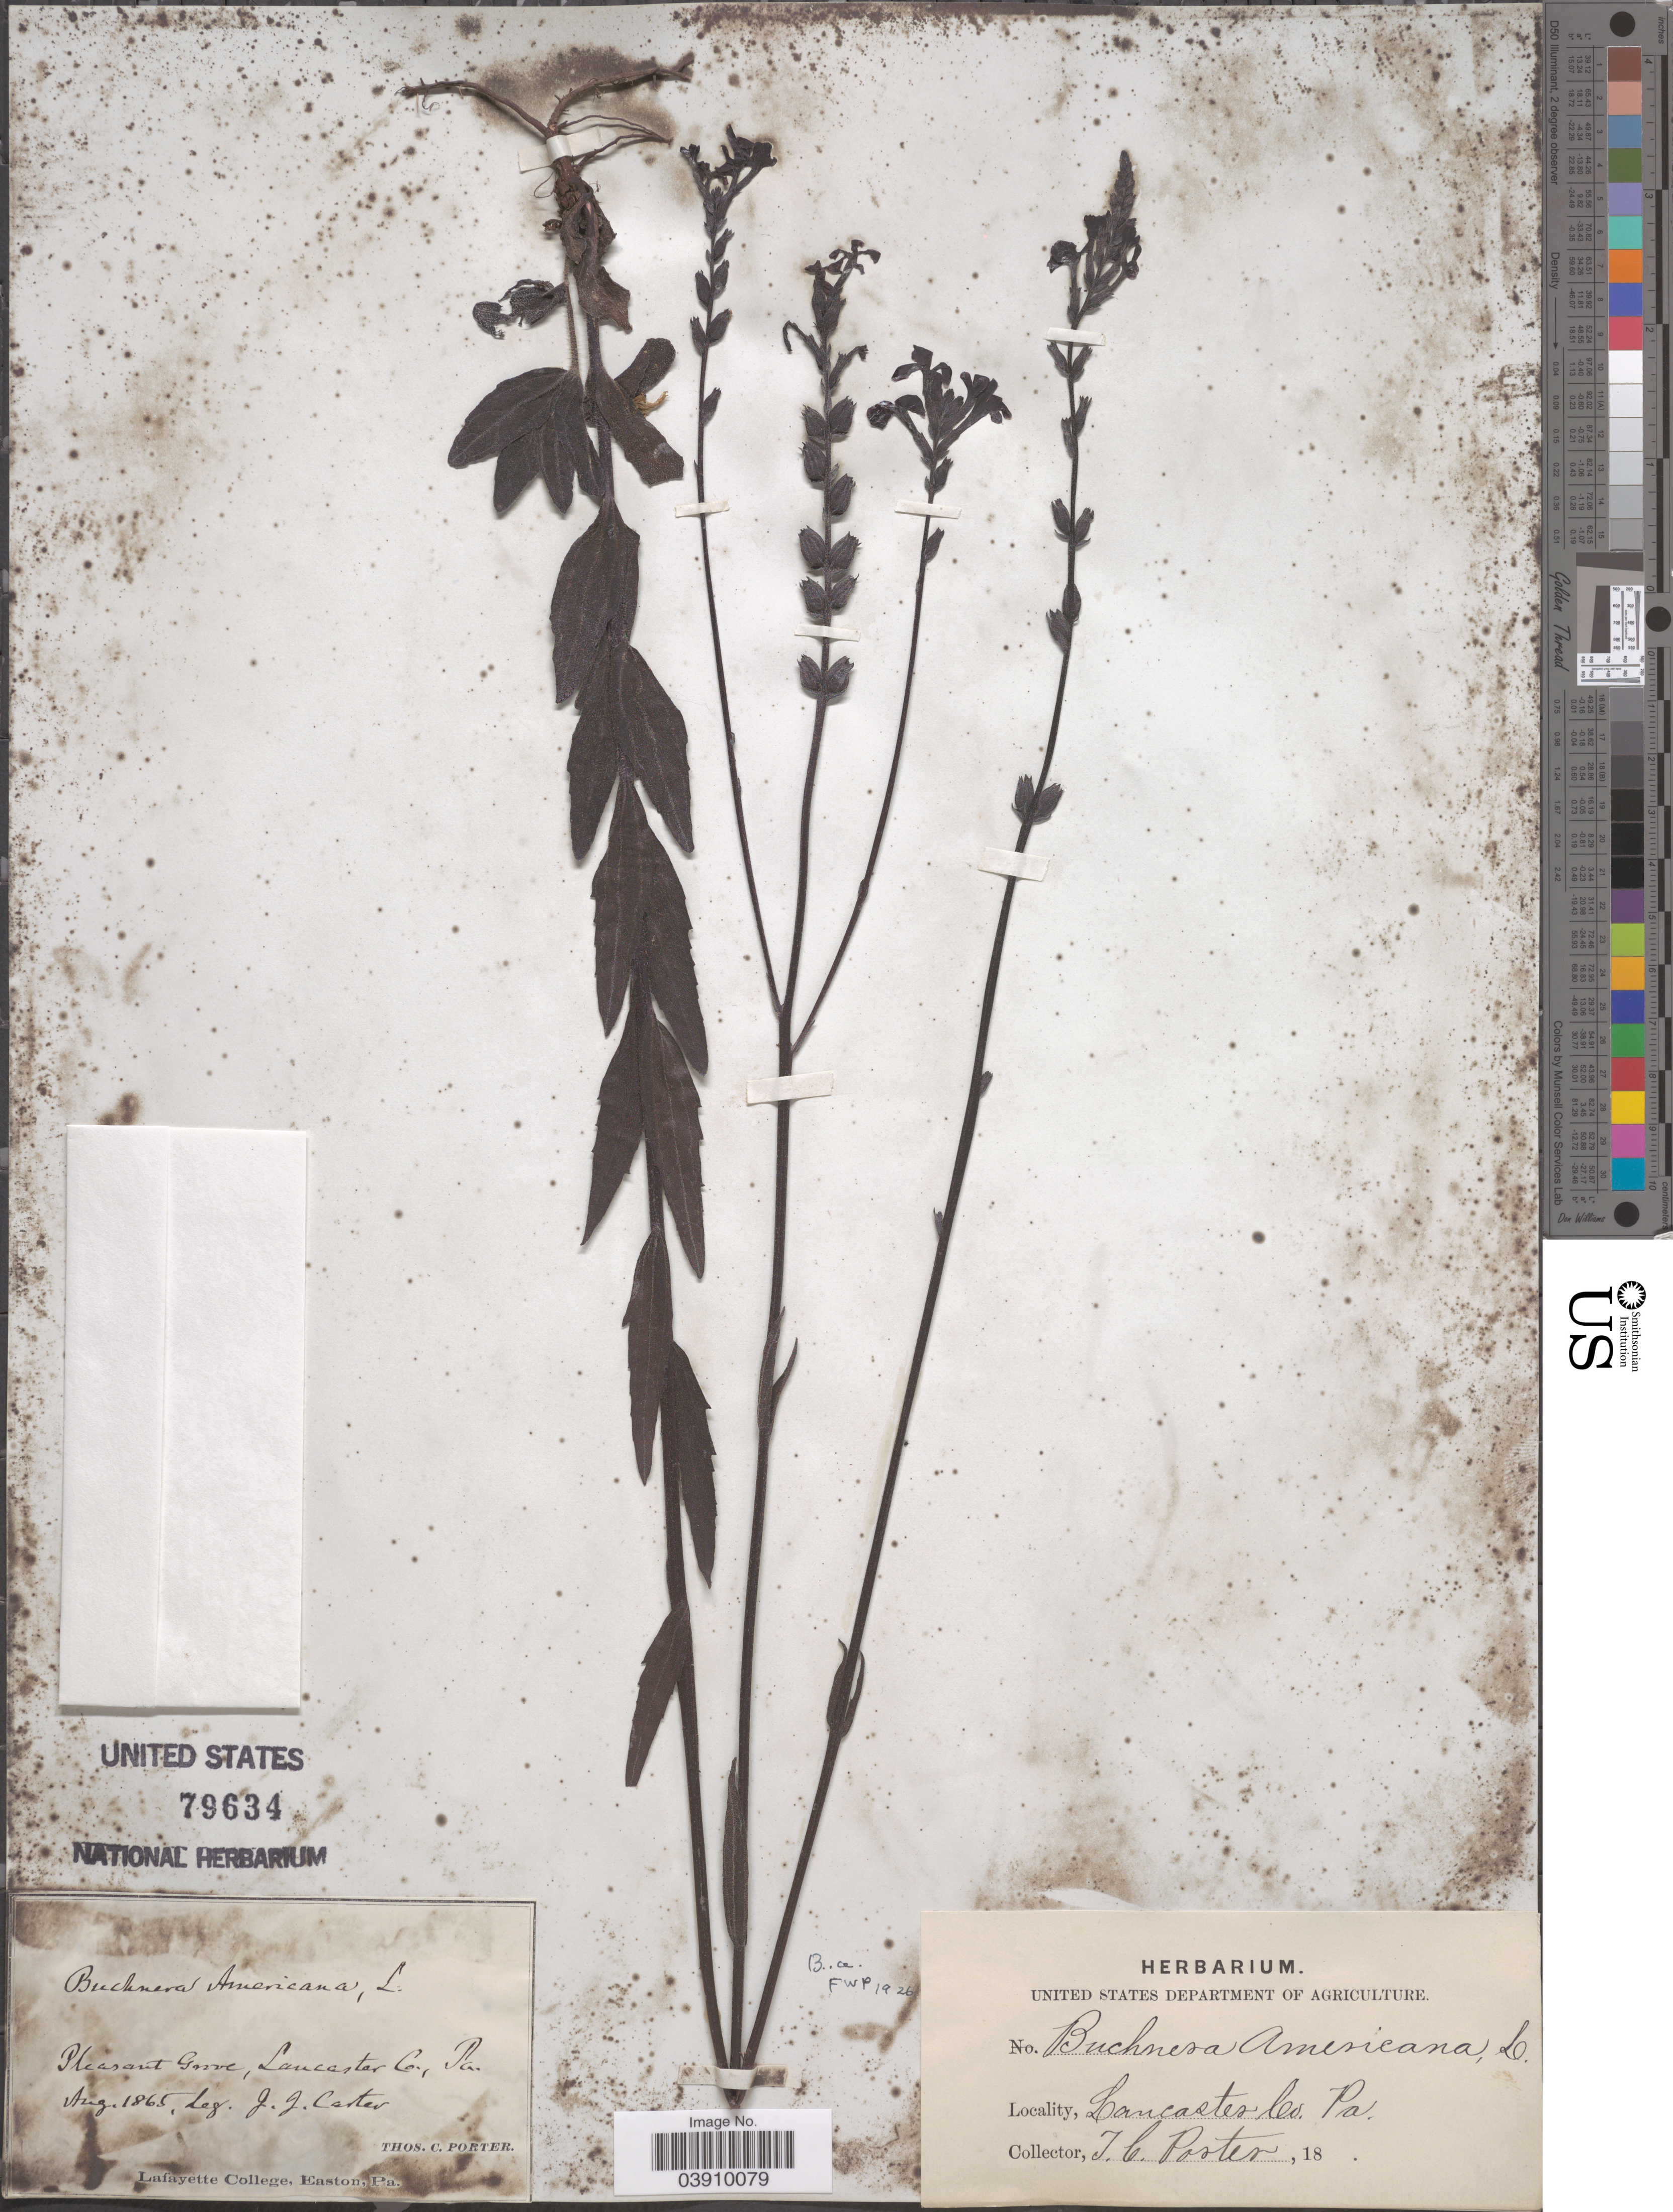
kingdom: Plantae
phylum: Tracheophyta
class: Magnoliopsida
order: Lamiales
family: Orobanchaceae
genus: Buchnera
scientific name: Buchnera americana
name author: L.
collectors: T. Porter & J. Carter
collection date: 1865-08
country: United States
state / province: Pennsylvania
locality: Pleasant Grove, Lancaster Co.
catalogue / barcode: US 79634